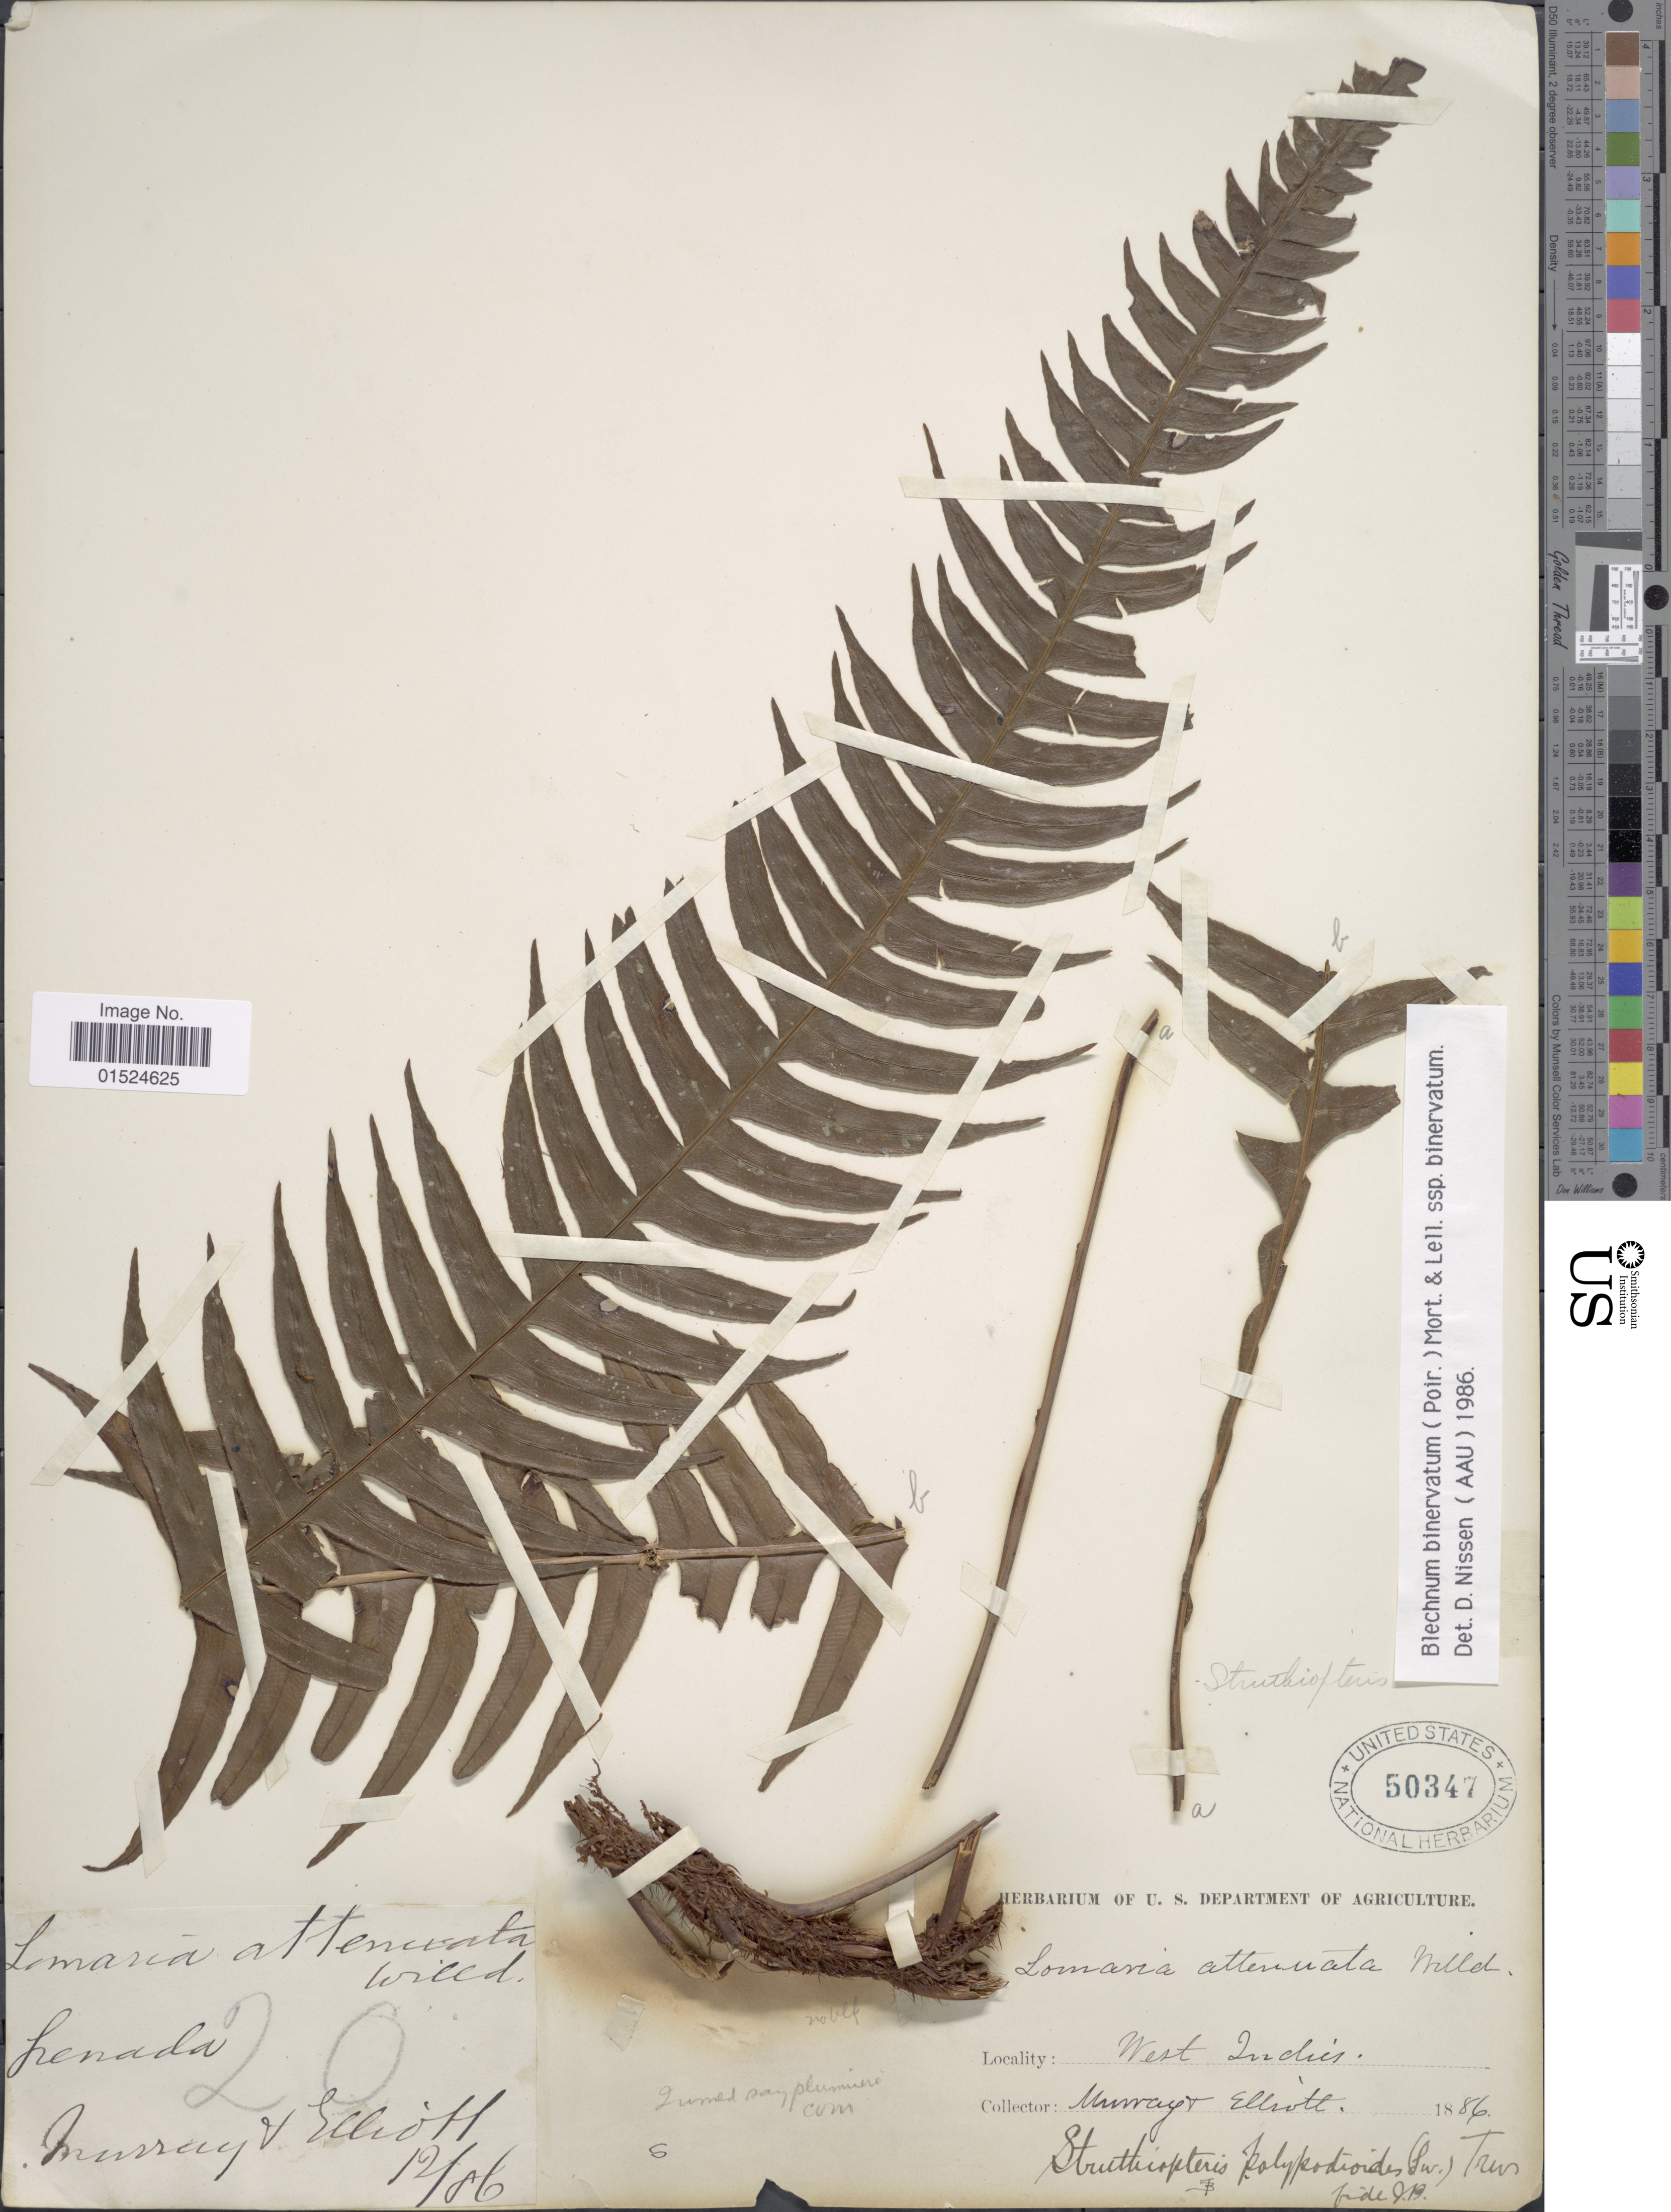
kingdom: Plantae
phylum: Tracheophyta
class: Polypodiopsida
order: Polypodiales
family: Blechnaceae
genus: Blechnum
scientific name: Blechnum binervatum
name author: (Poir.) C.V. Morton & Lellinger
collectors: Murray, -- & Elliott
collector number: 20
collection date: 1886-12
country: Grenada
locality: West Indies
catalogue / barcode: US 50347